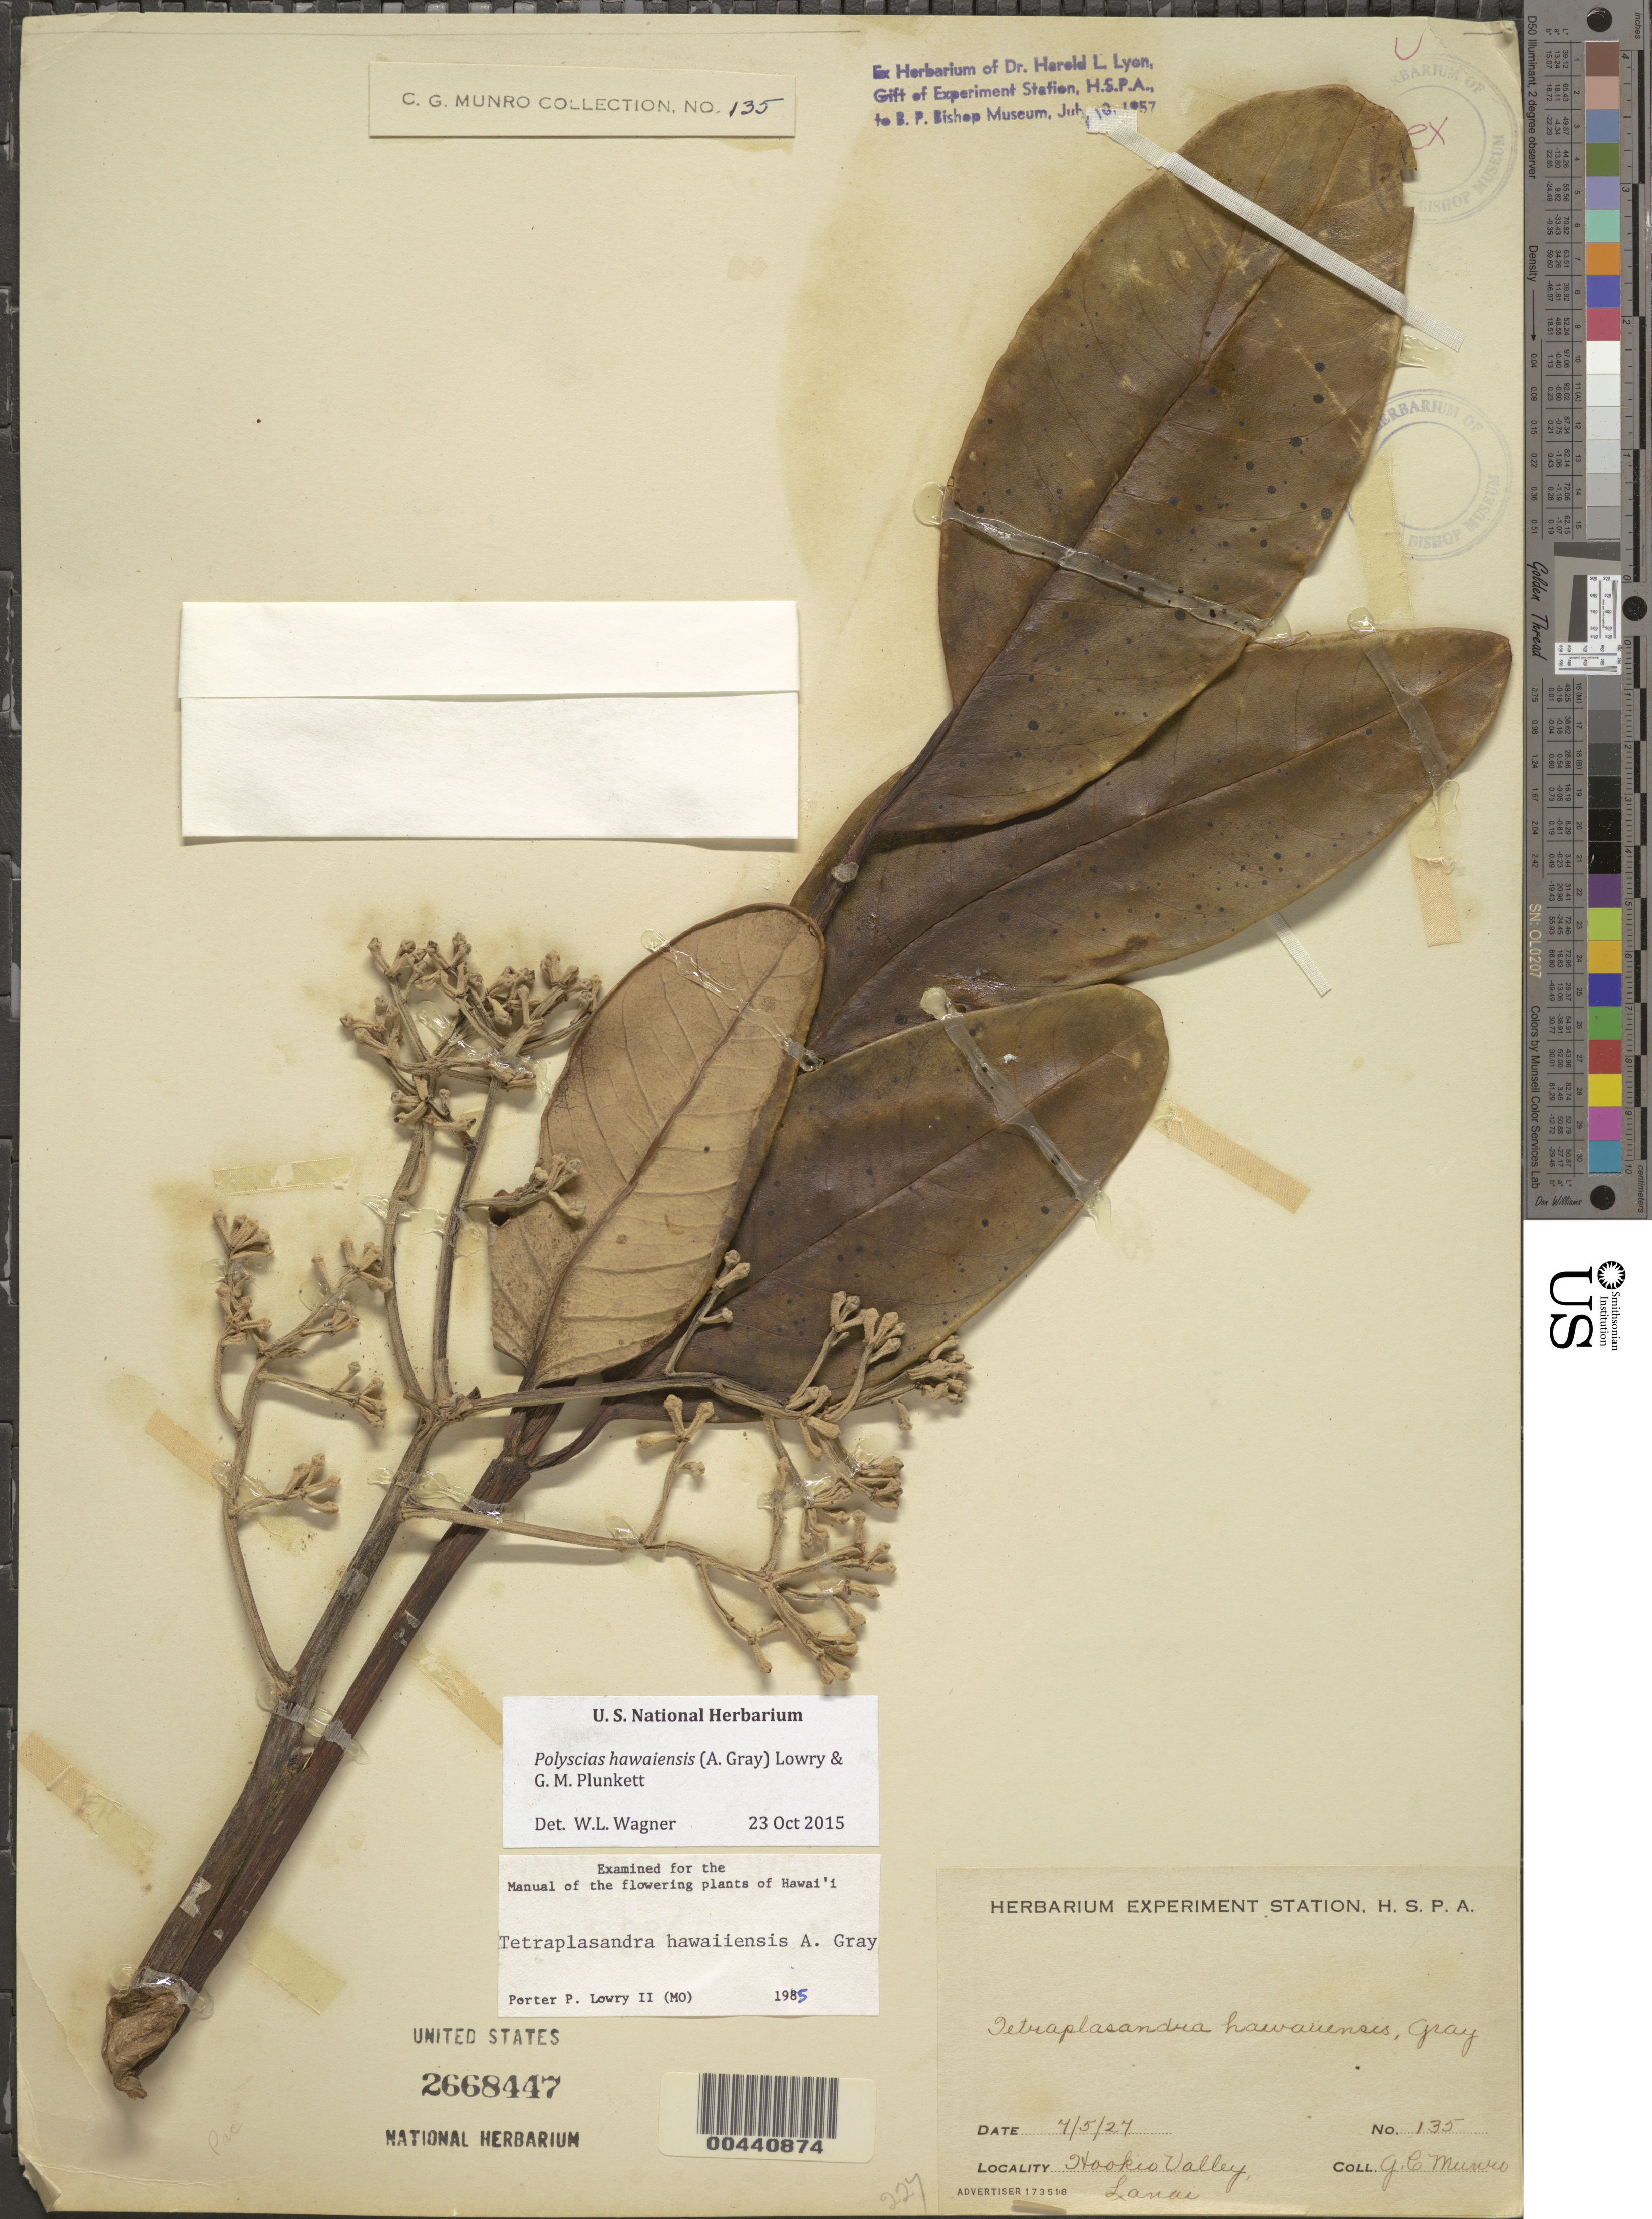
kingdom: Plantae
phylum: Tracheophyta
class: Magnoliopsida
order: Apiales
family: Araliaceae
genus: Polyscias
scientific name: Polyscias hawaiensis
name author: (A. Gray) Lowry & G. M. Plunkett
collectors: G. C. Munro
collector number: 135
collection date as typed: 5 Jul 1927 or 7 May 1927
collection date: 1927-05-07 or 1927-07-05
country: United States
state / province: Hawaii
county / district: Maui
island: Lana'i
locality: Hookio Valley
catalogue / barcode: US 2668447